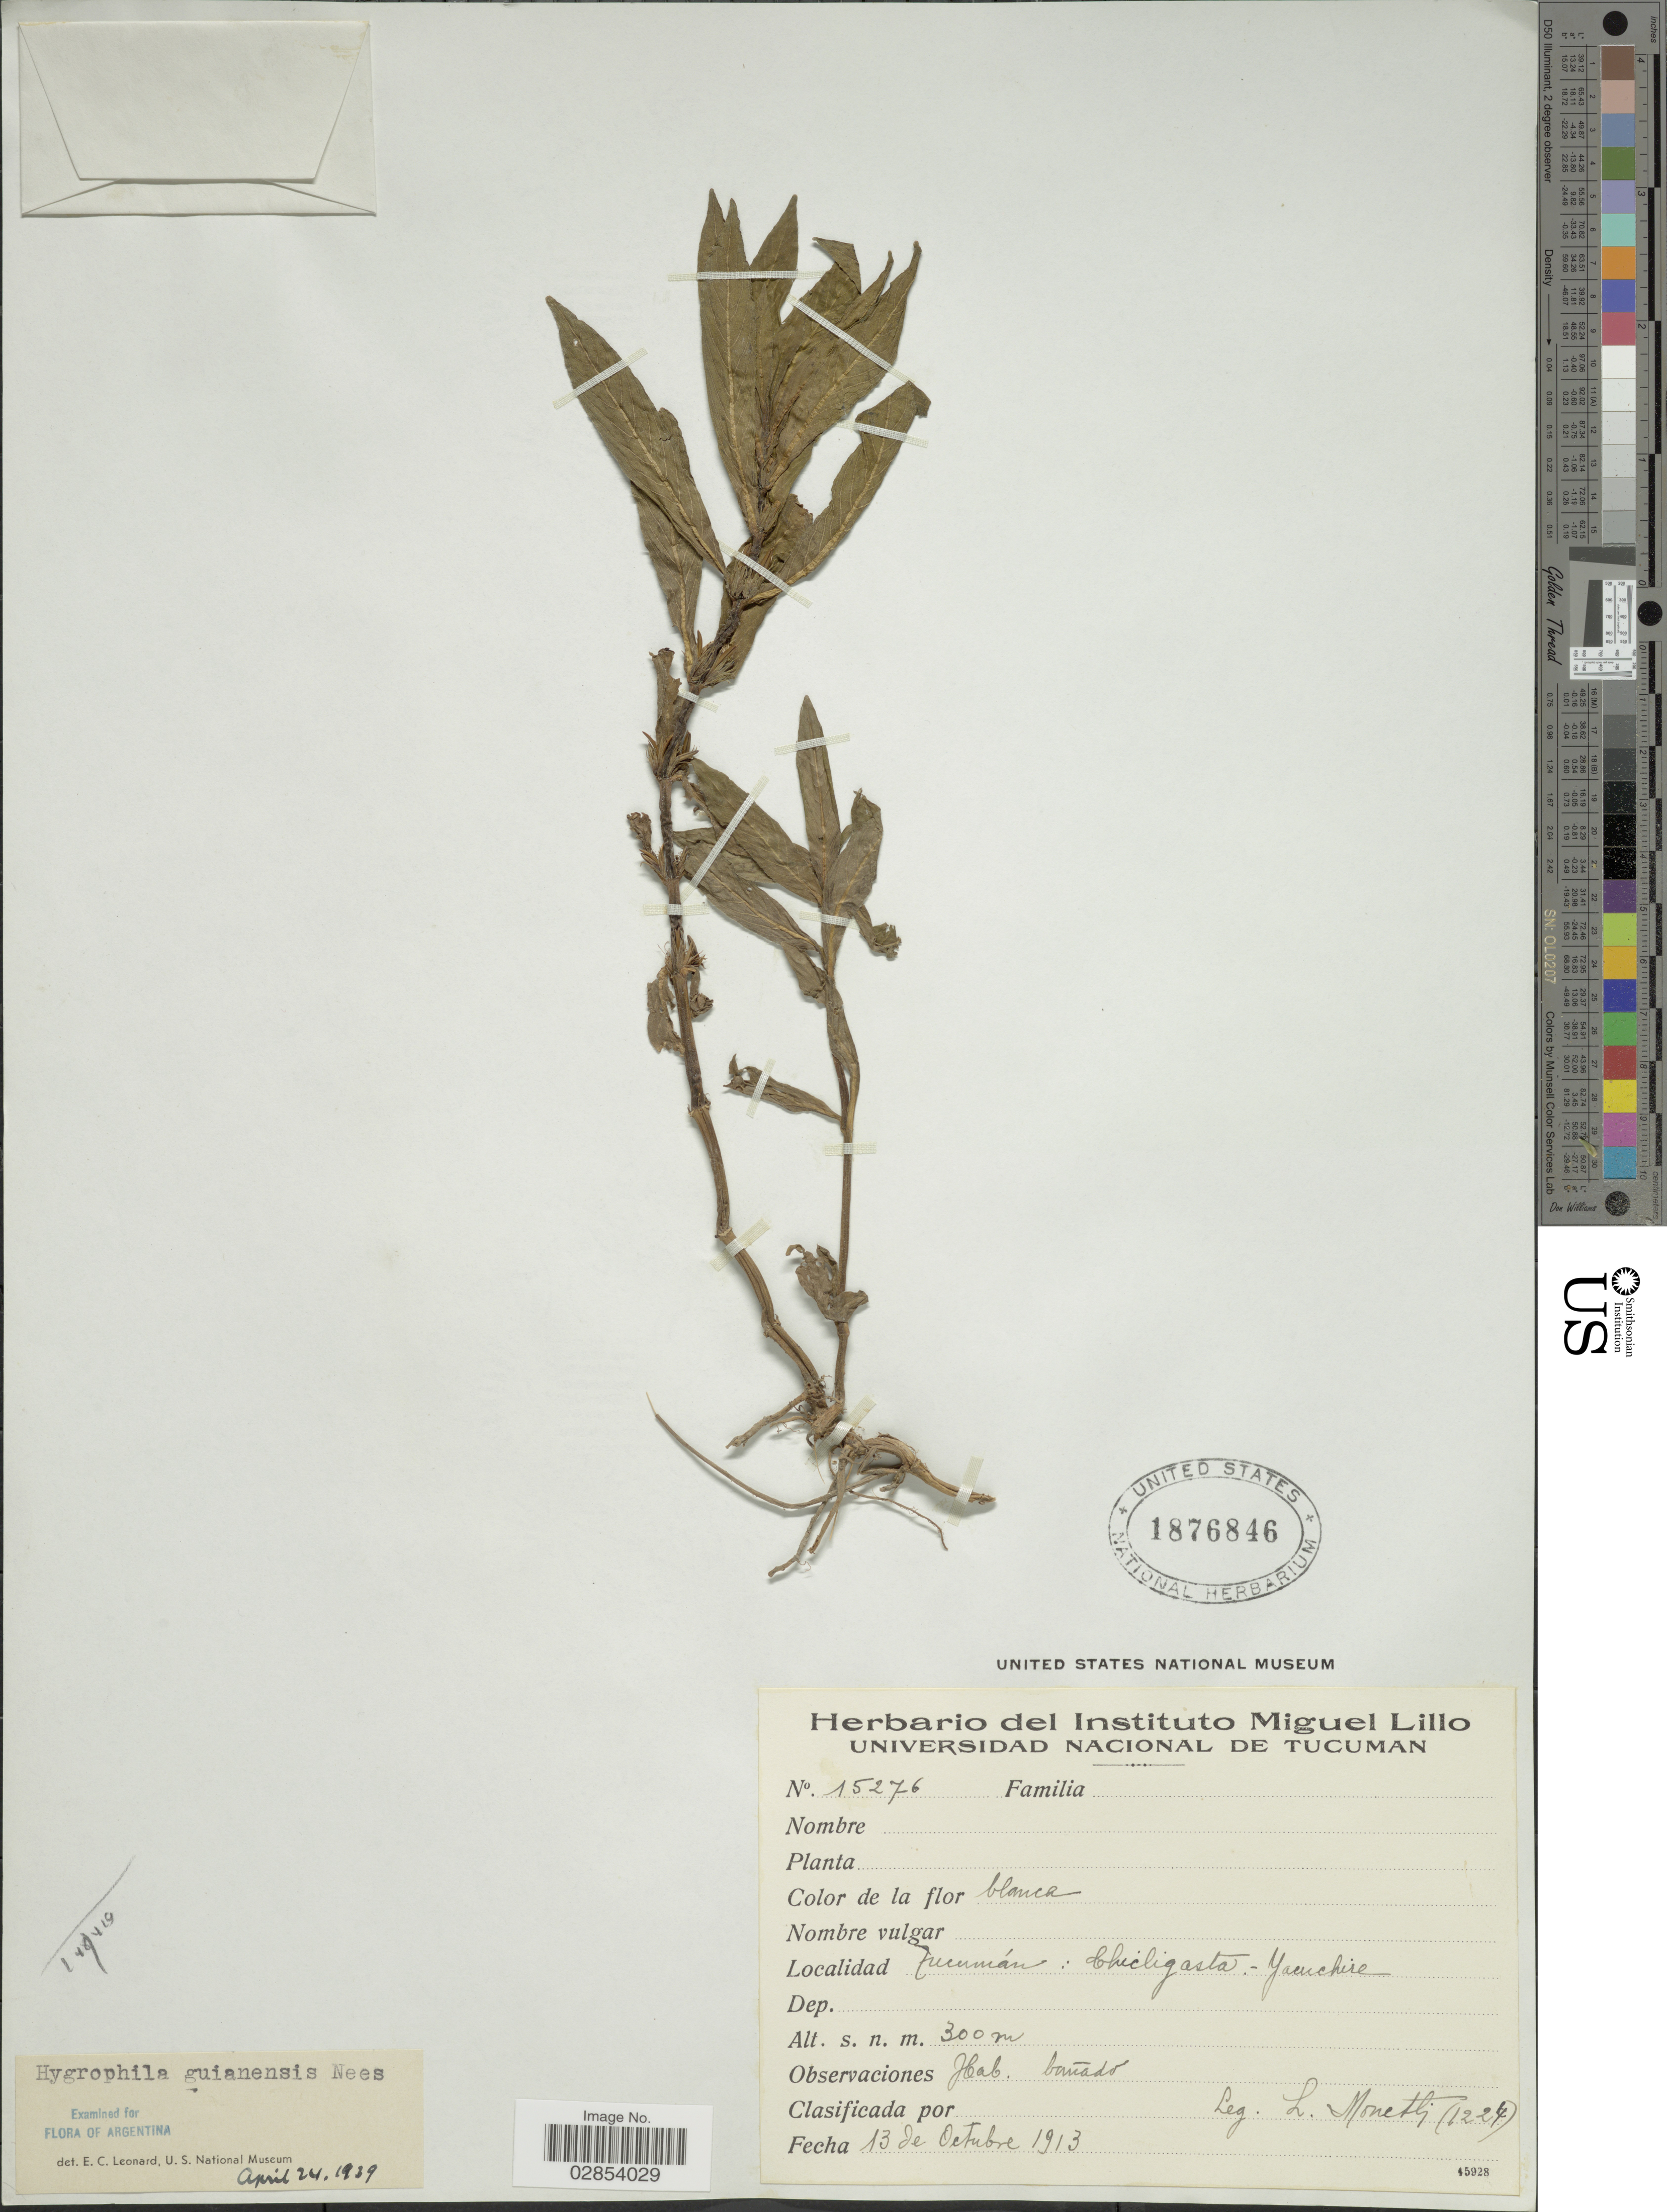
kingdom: Plantae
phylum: Tracheophyta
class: Magnoliopsida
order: Lamiales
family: Acanthaceae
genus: Hygrophila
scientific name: Hygrophila costata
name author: Nees & T. Nees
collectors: L. Monetti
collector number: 15276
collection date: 1913-10-13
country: Argentina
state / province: Tucuman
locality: Chicligasta - Yauchire.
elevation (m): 300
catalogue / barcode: US 1876846